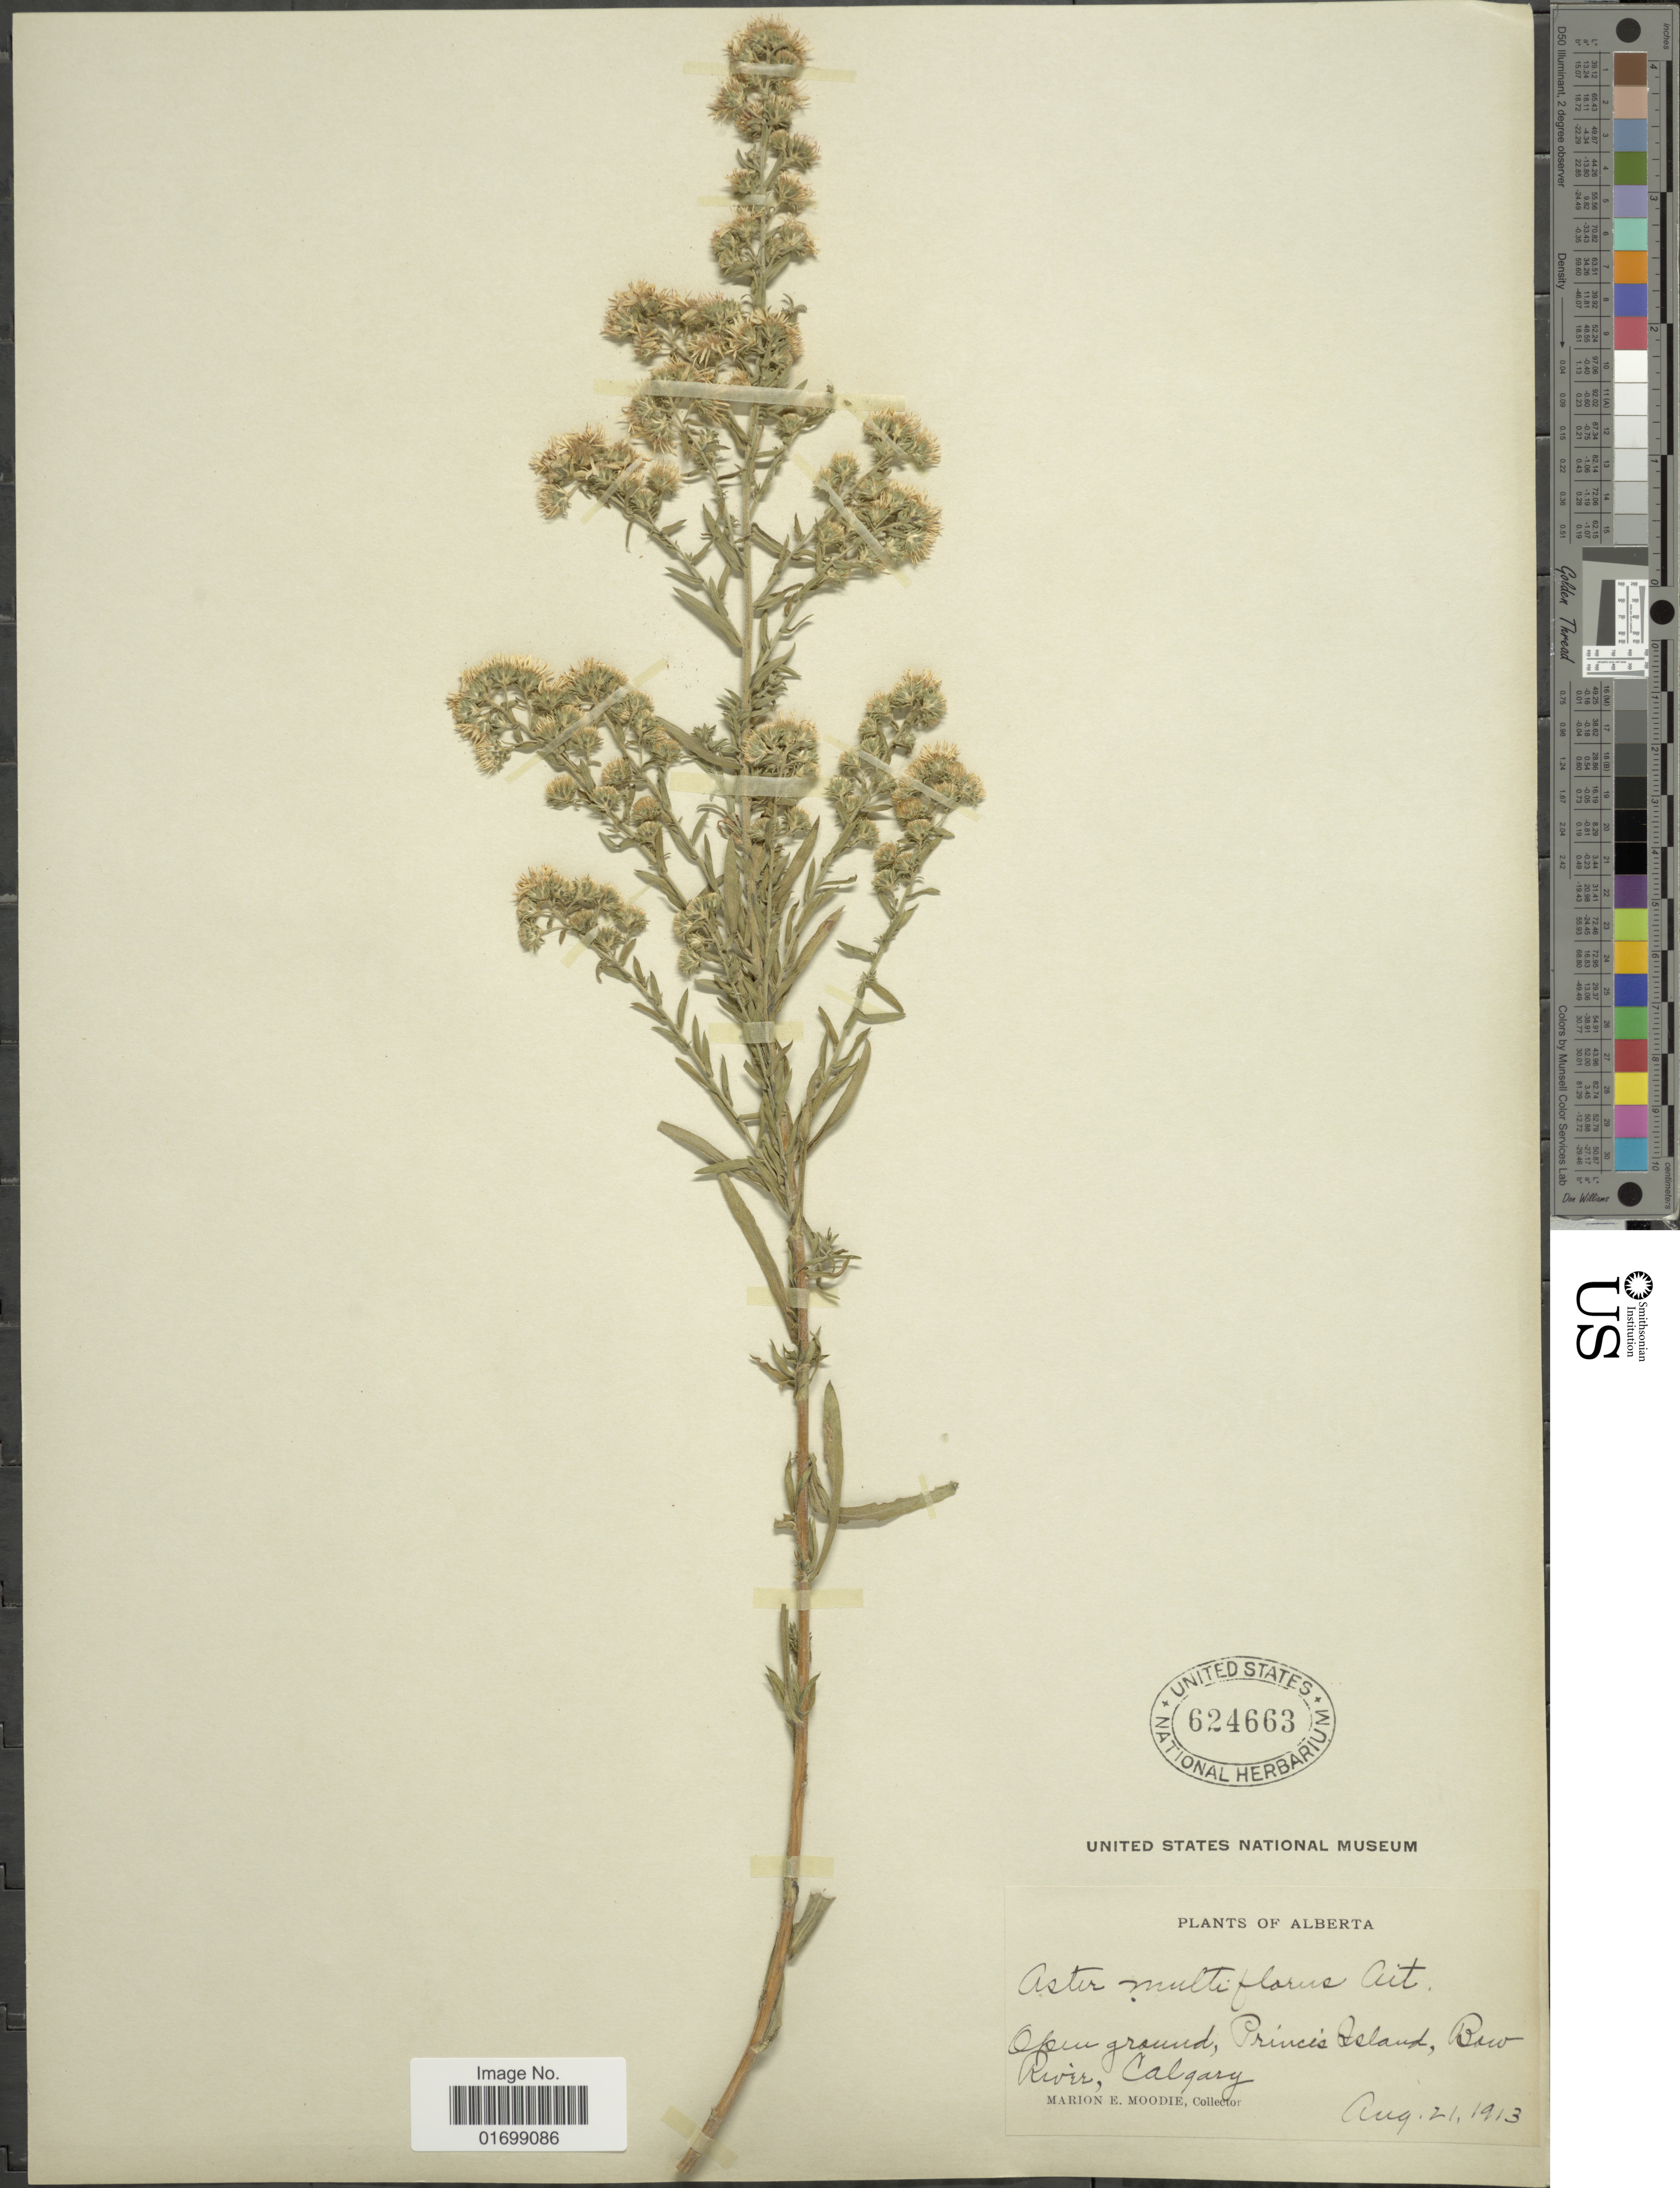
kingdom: Plantae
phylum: Tracheophyta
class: Magnoliopsida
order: Asterales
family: Asteraceae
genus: Symphyotrichum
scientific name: Symphyotrichum falcatum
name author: (Lindl. ex Lindl.) G.L. Nesom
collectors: M. E. Moodie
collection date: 1913-08-21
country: Canada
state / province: Alberta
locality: Open ground, princes Island, Bow River, Calgary.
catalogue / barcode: US 624663